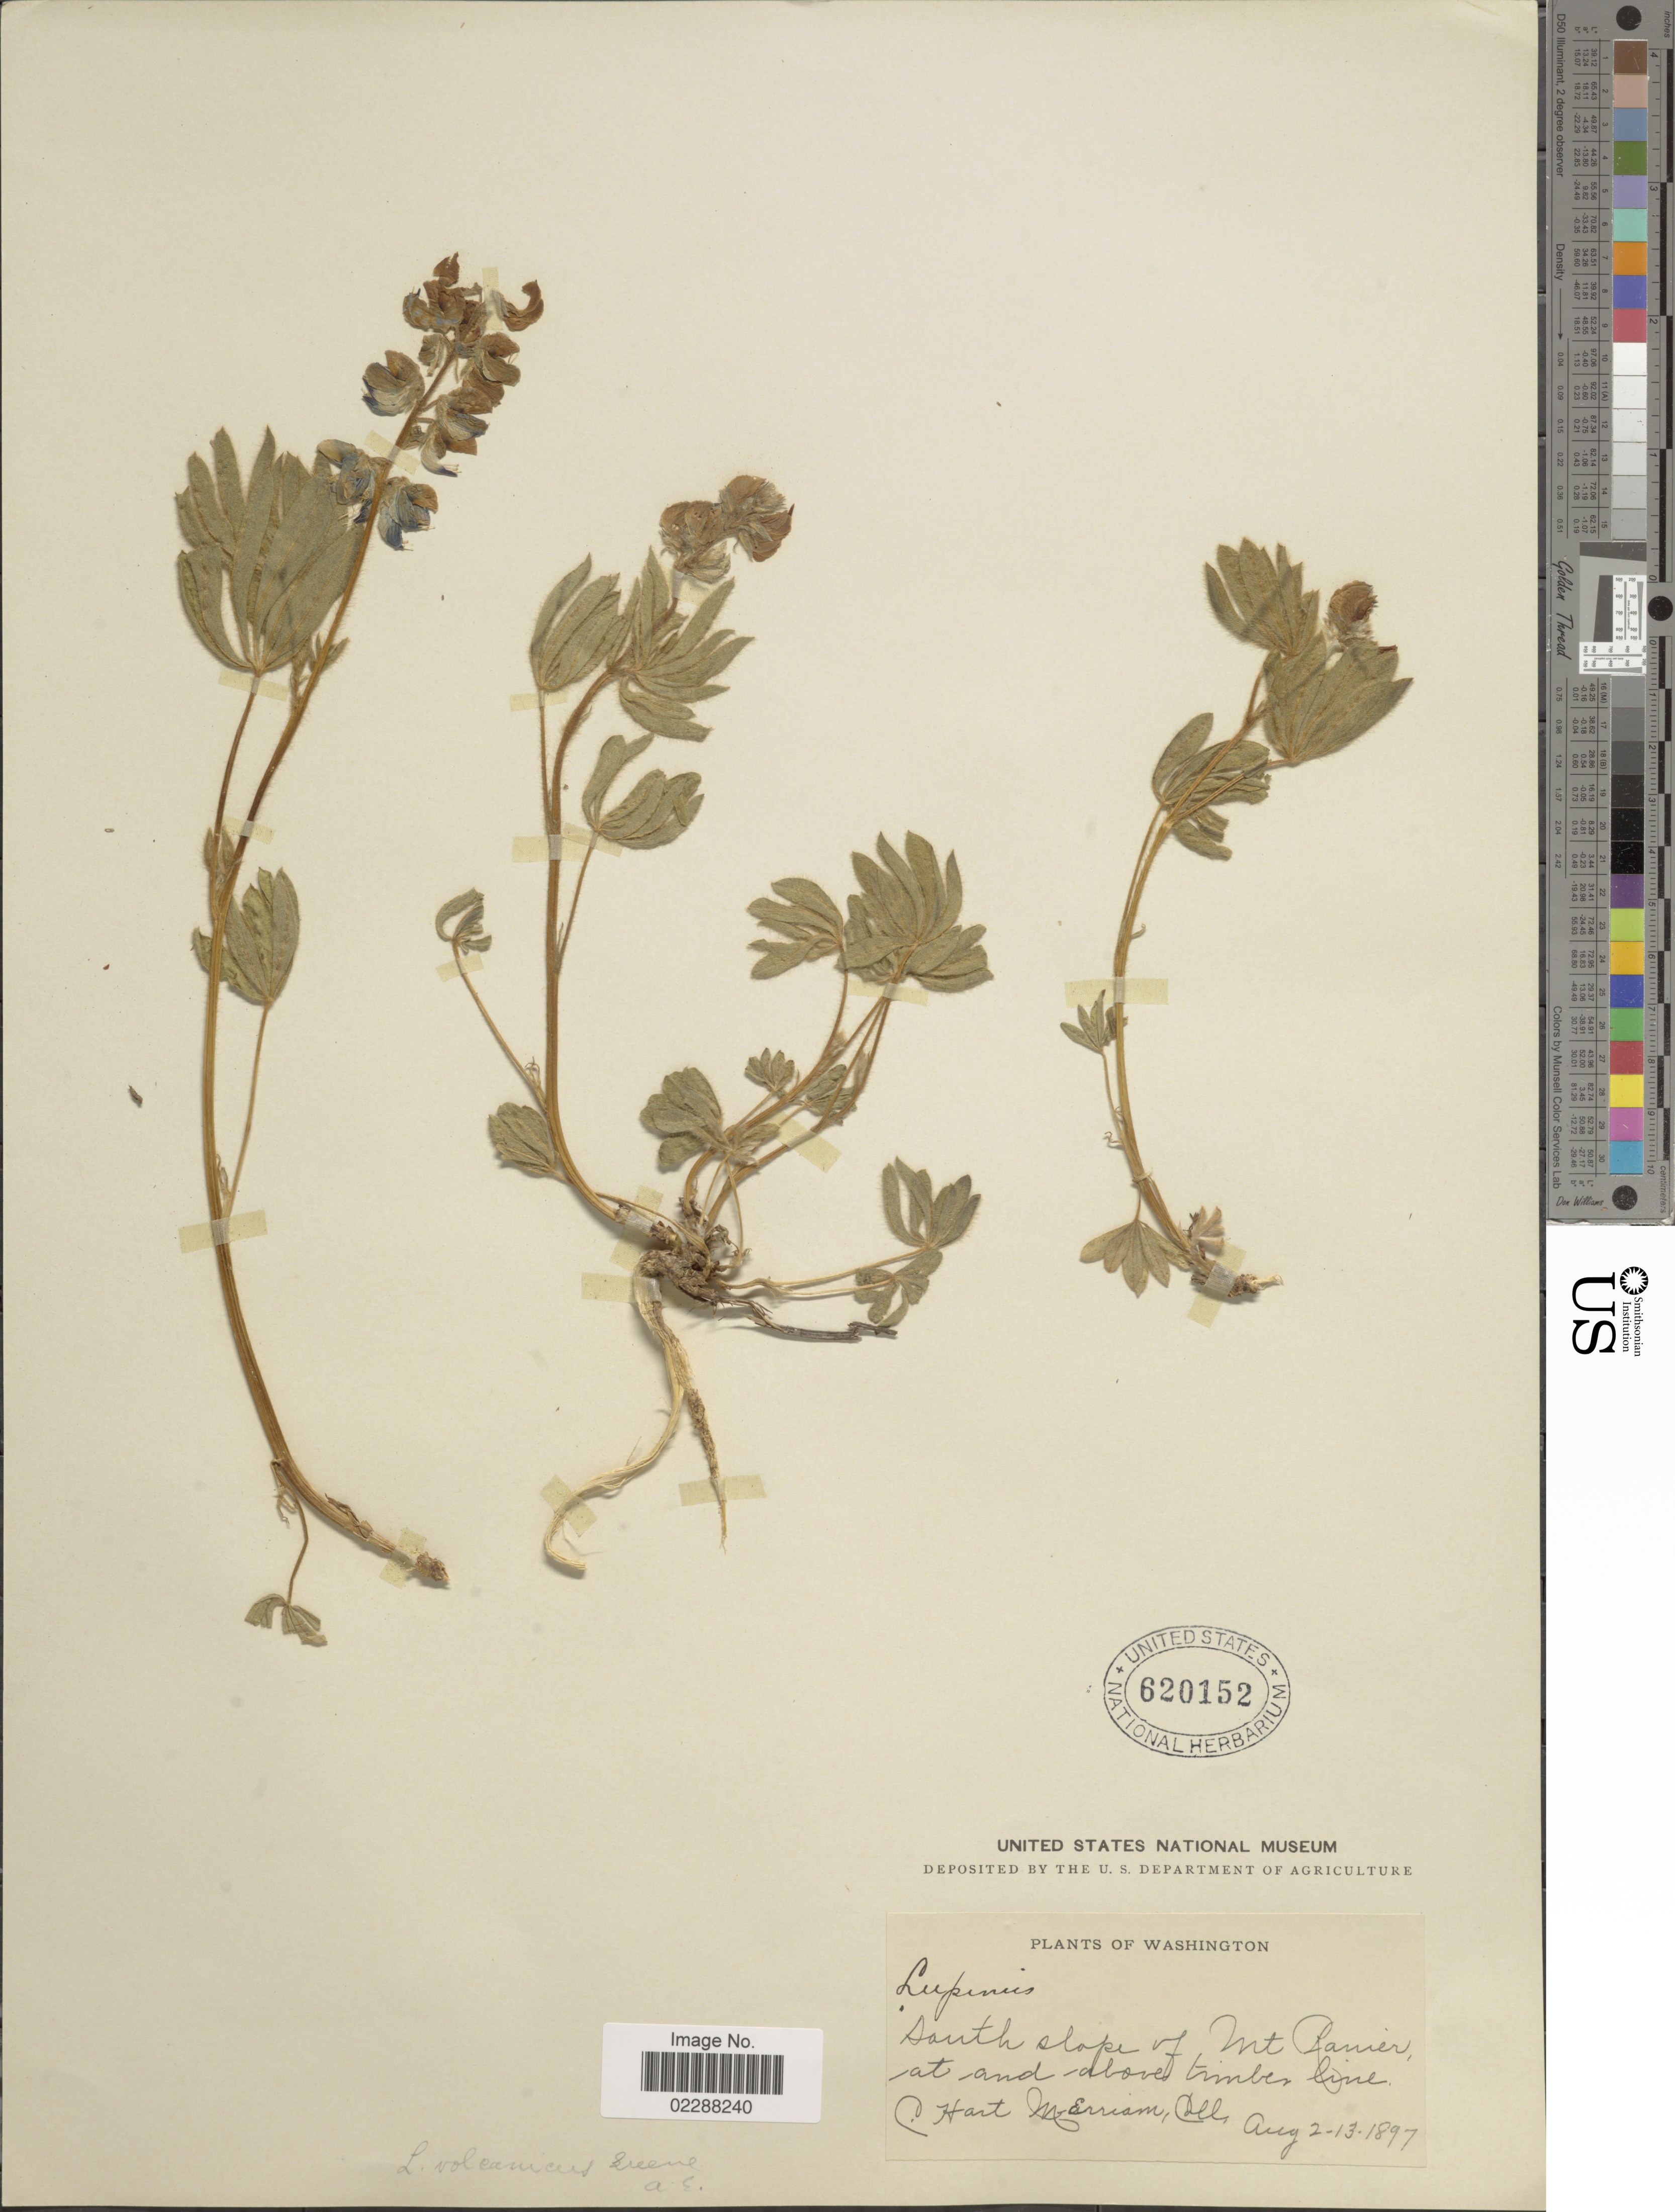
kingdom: Plantae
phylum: Tracheophyta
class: Magnoliopsida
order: Fabales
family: Fabaceae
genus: Lupinus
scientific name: Lupinus volcanicus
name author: Greene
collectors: C. Merriam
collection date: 1897-08-02/1897-08-13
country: United States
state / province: Washington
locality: South slope of Mt. Ranier, at and above timber line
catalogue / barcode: US 620152